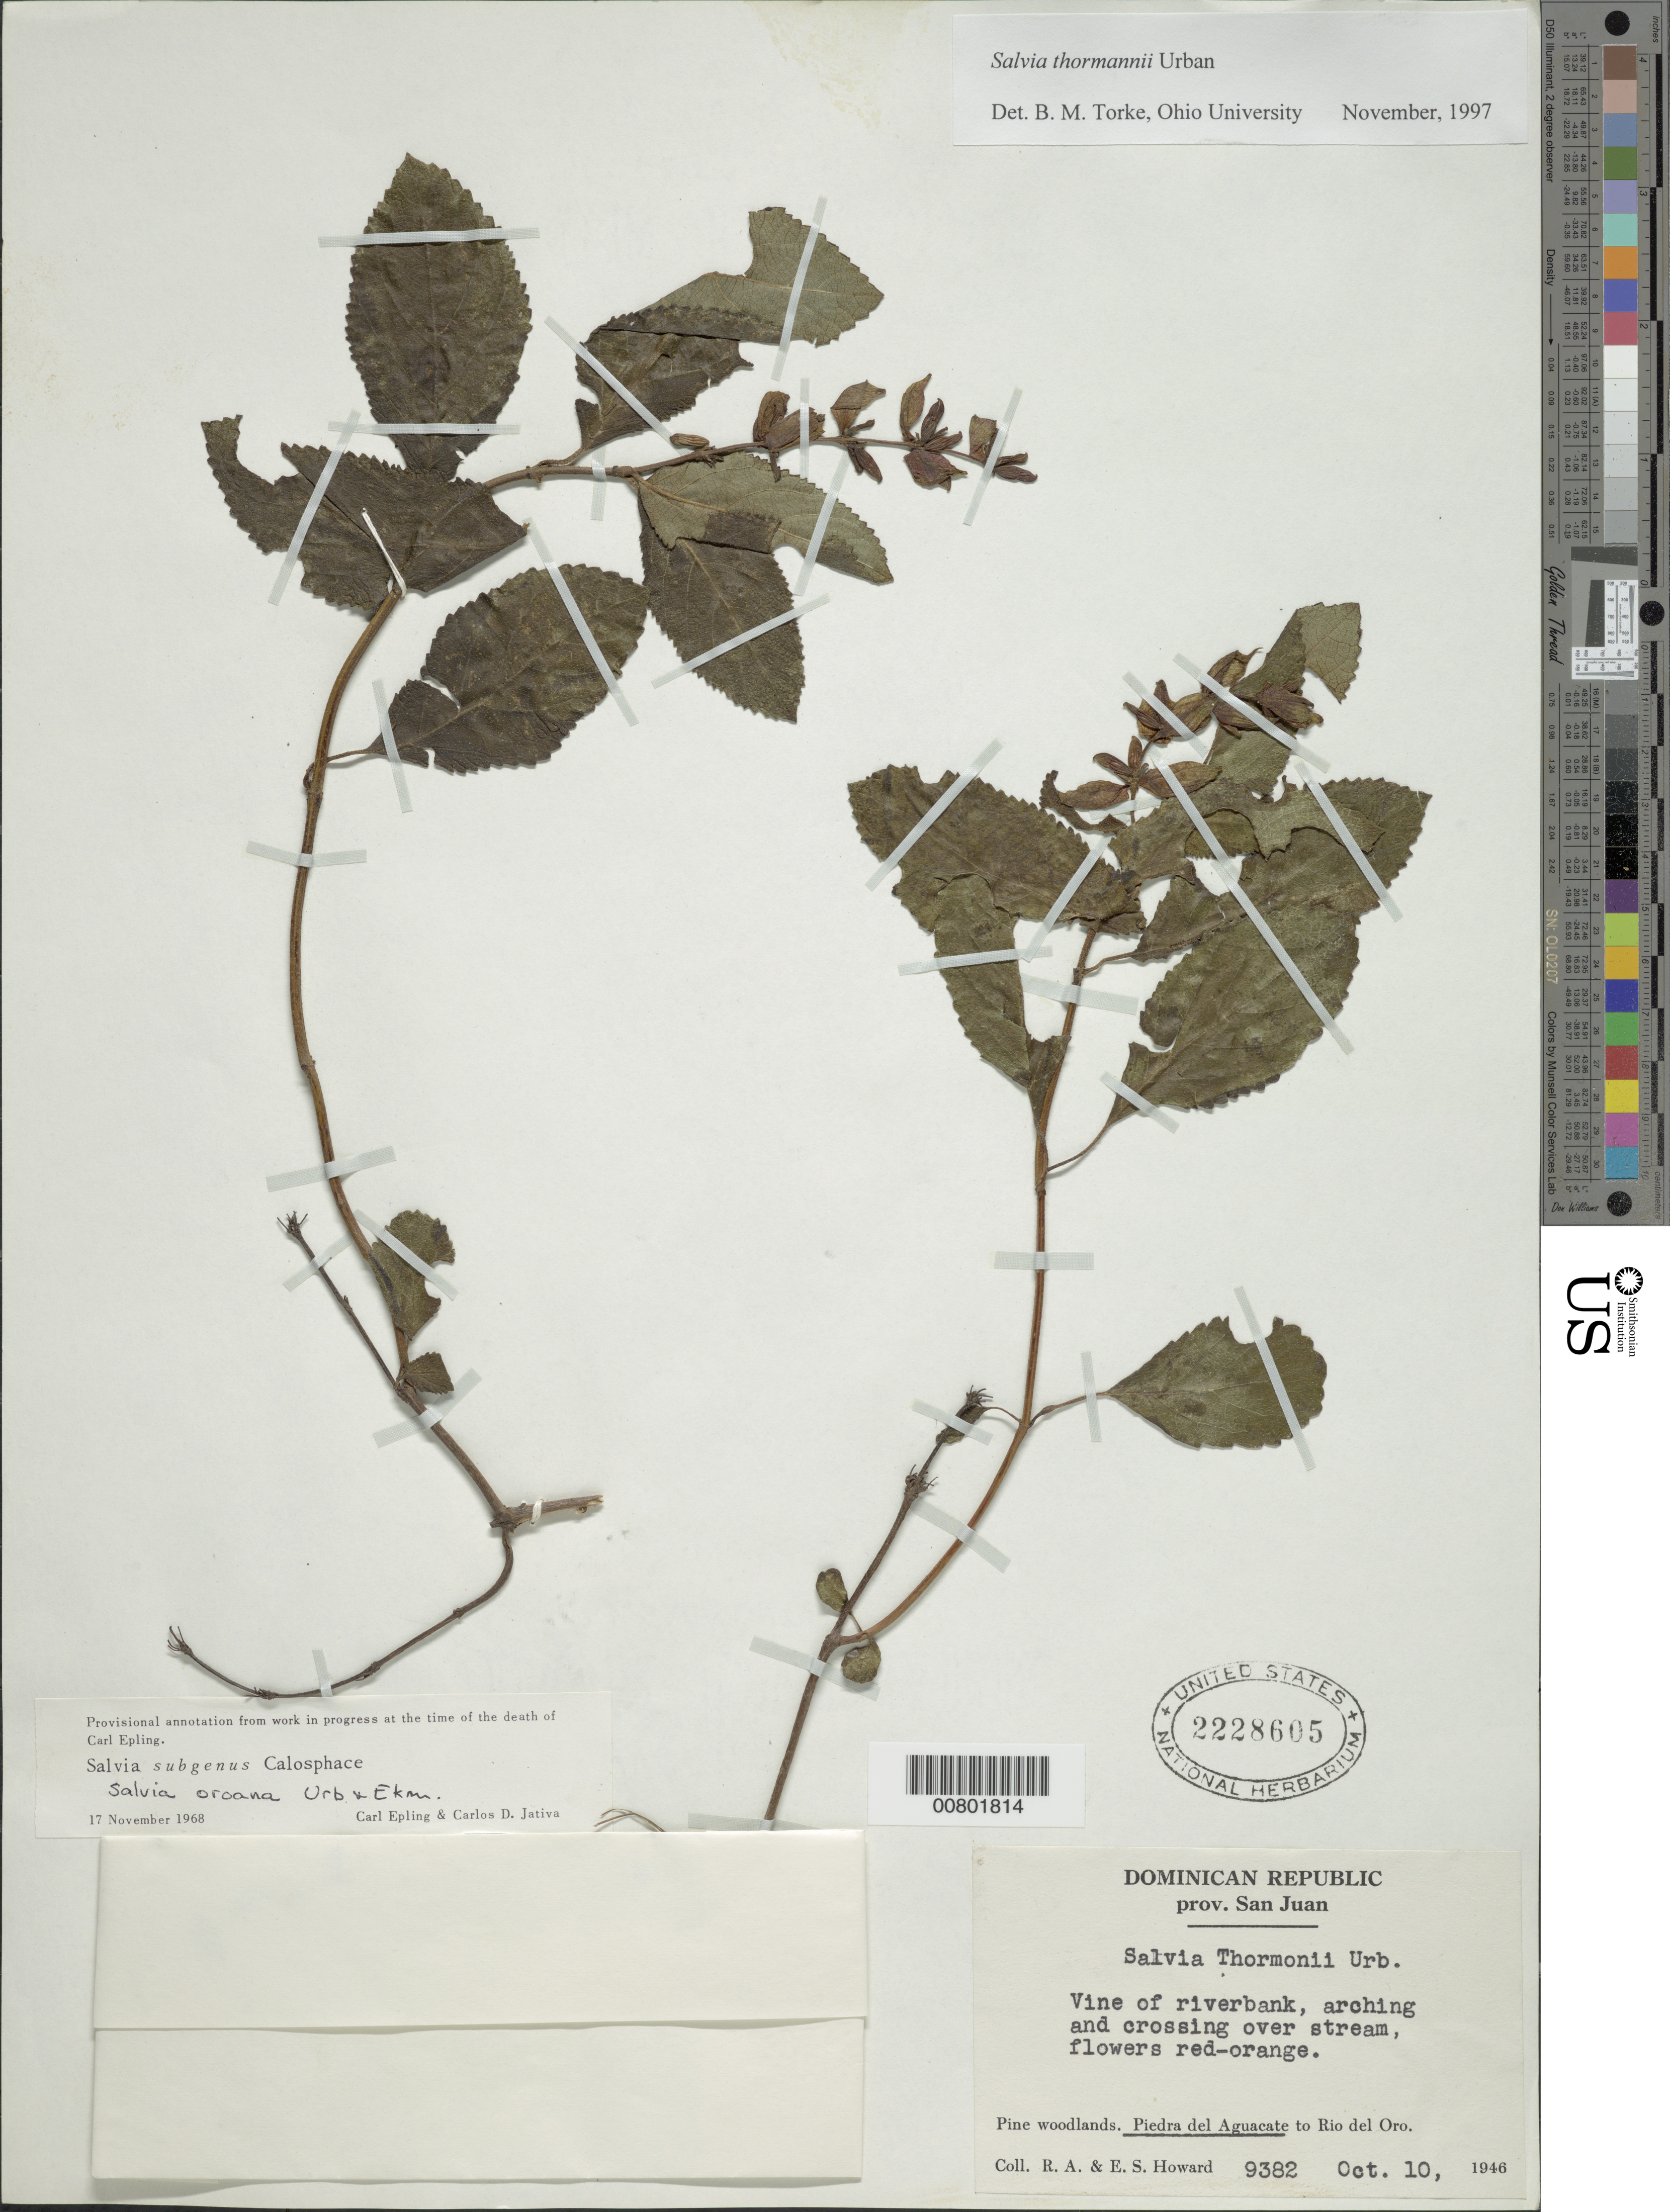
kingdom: Plantae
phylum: Tracheophyta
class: Magnoliopsida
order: Lamiales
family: Lamiaceae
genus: Salvia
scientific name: Salvia thormannii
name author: Urb.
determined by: Torke, B. M., (MO)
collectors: R. A. Howard & E. S. Howard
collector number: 9382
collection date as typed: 10 Oct 1946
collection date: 1946-10-10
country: Dominican Republic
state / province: San Juan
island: Hispaniola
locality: Piedra del Aguacate to Rio del Oro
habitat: Riverbank of pine woodlands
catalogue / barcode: US 2228605